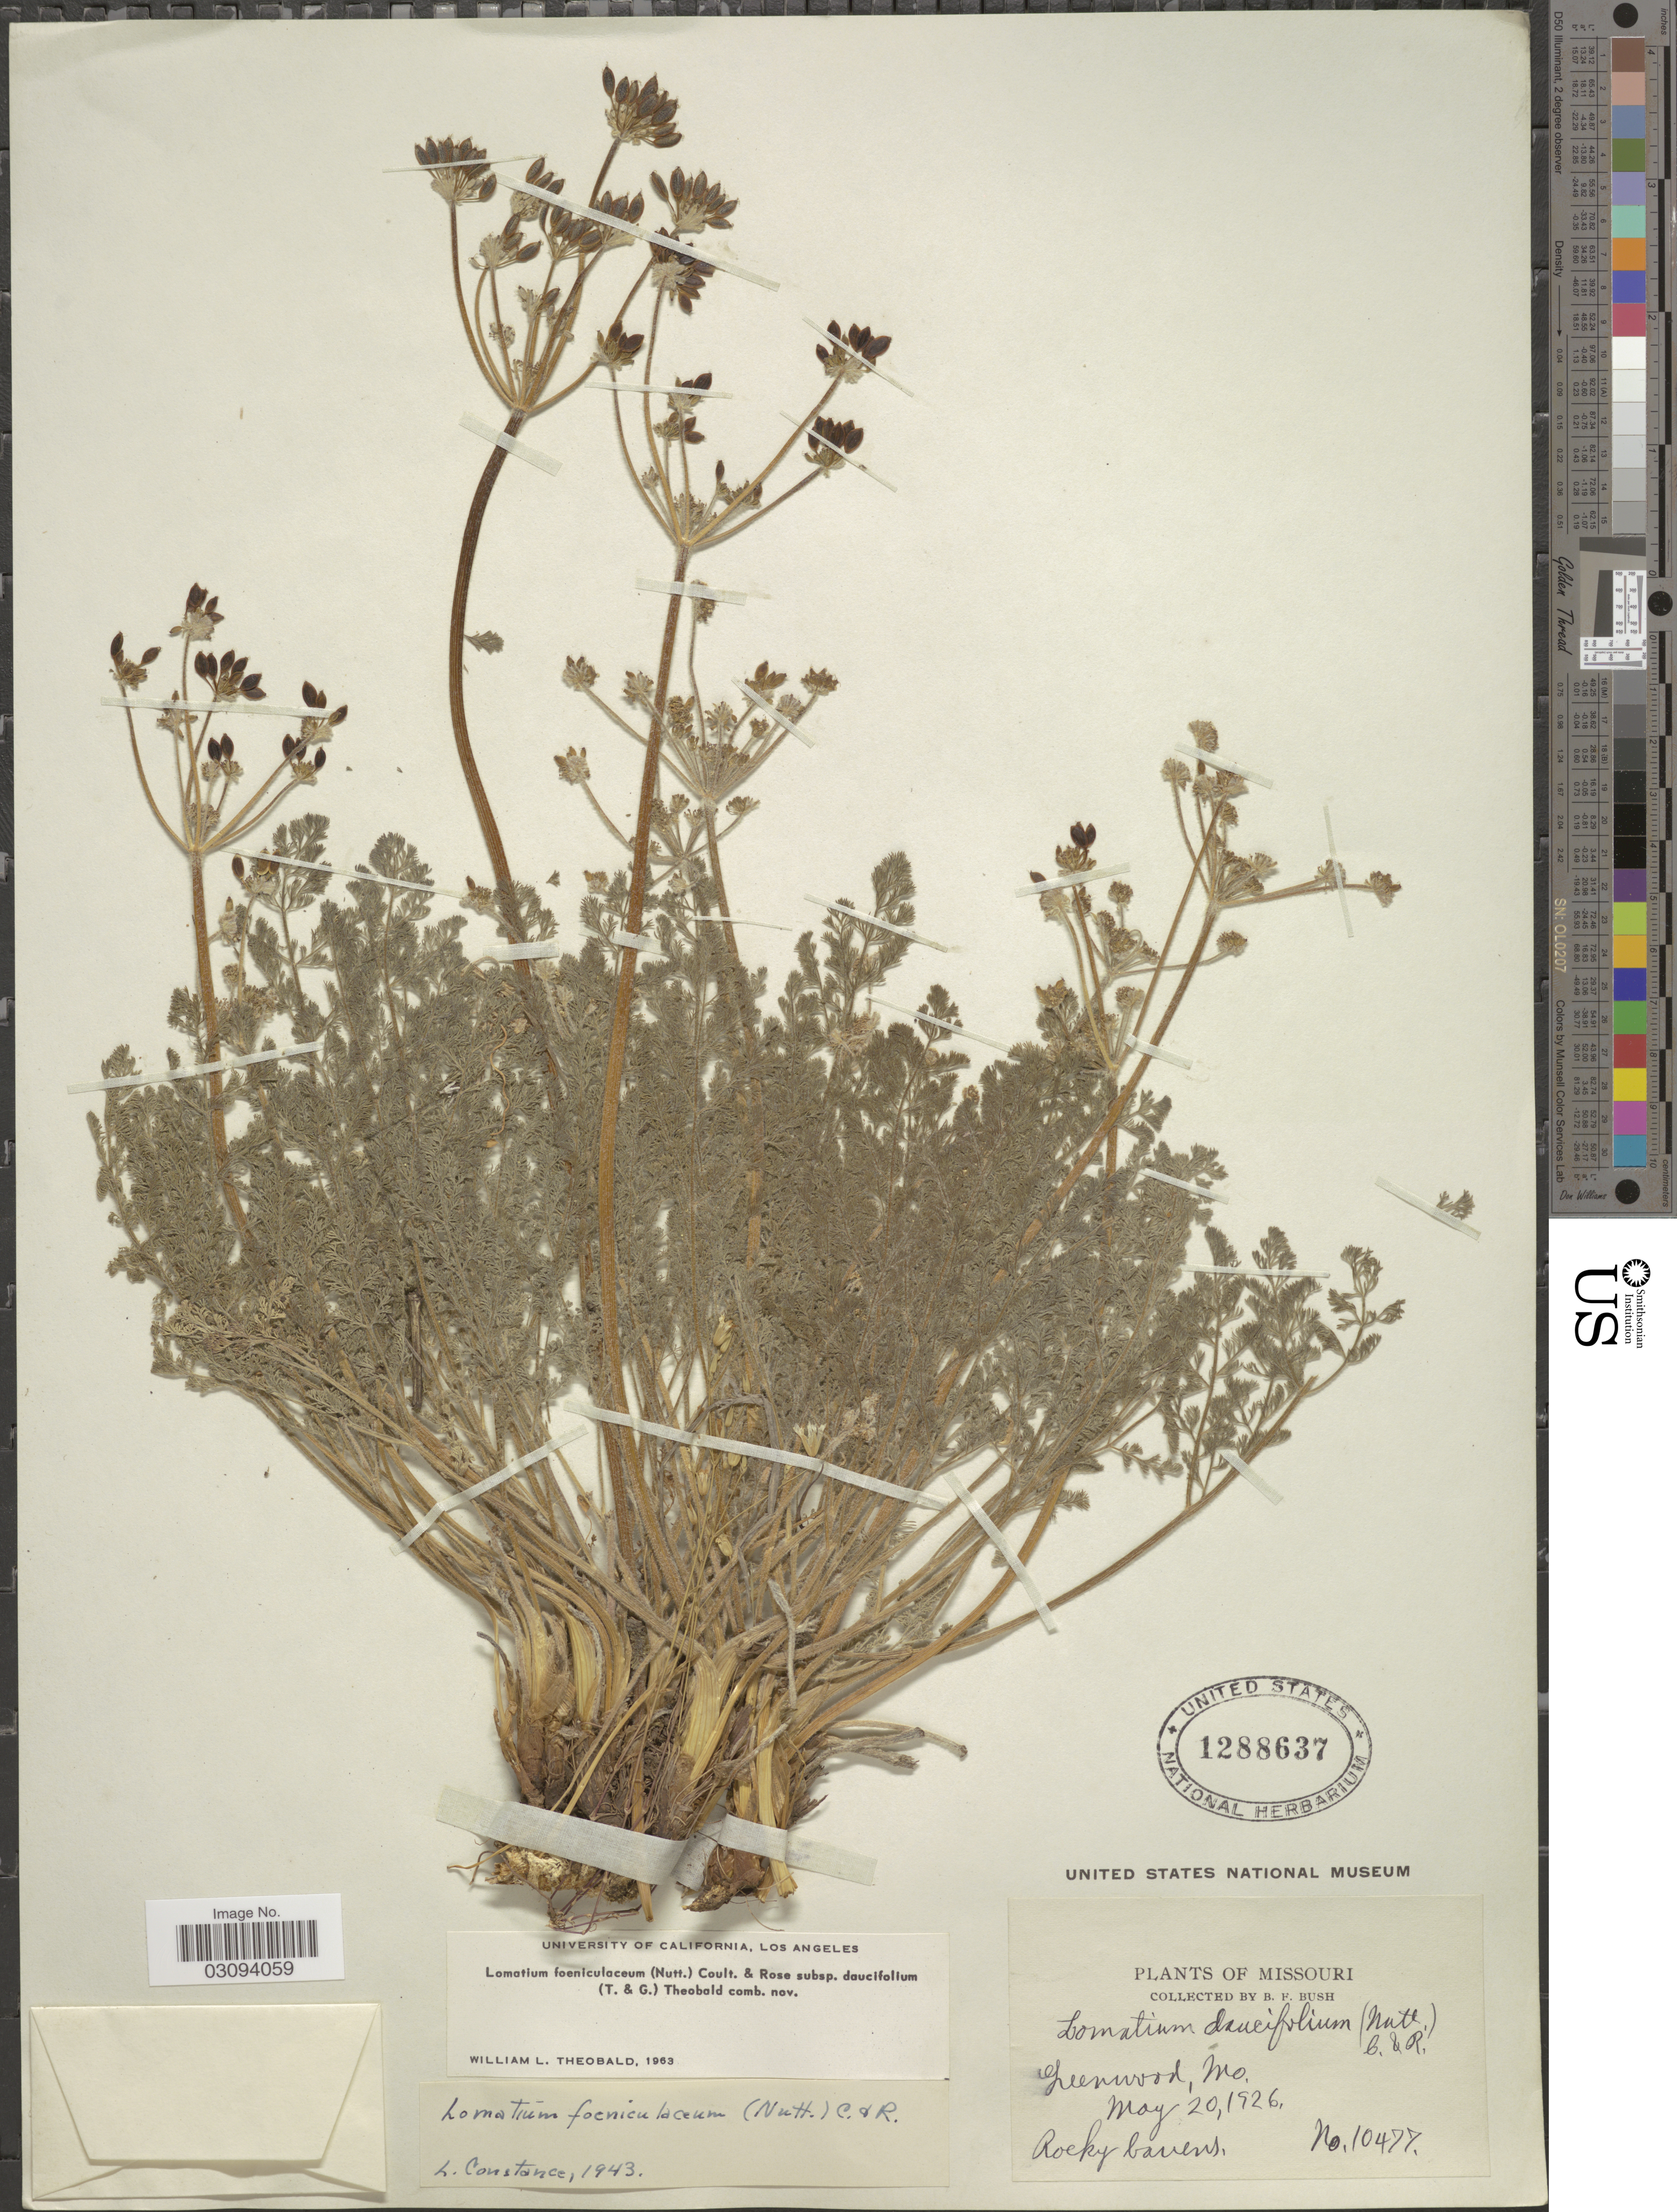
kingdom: Plantae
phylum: Tracheophyta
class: Magnoliopsida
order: Apiales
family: Apiaceae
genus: Lomatium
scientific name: Lomatium foeniculaceum subsp. daucifolium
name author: (Torr. & A. Gray) W.L. Theob.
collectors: B. F. Bush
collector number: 10477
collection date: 1926-05-20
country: United States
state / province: Missouri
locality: Greenwood.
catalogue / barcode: US 1288637